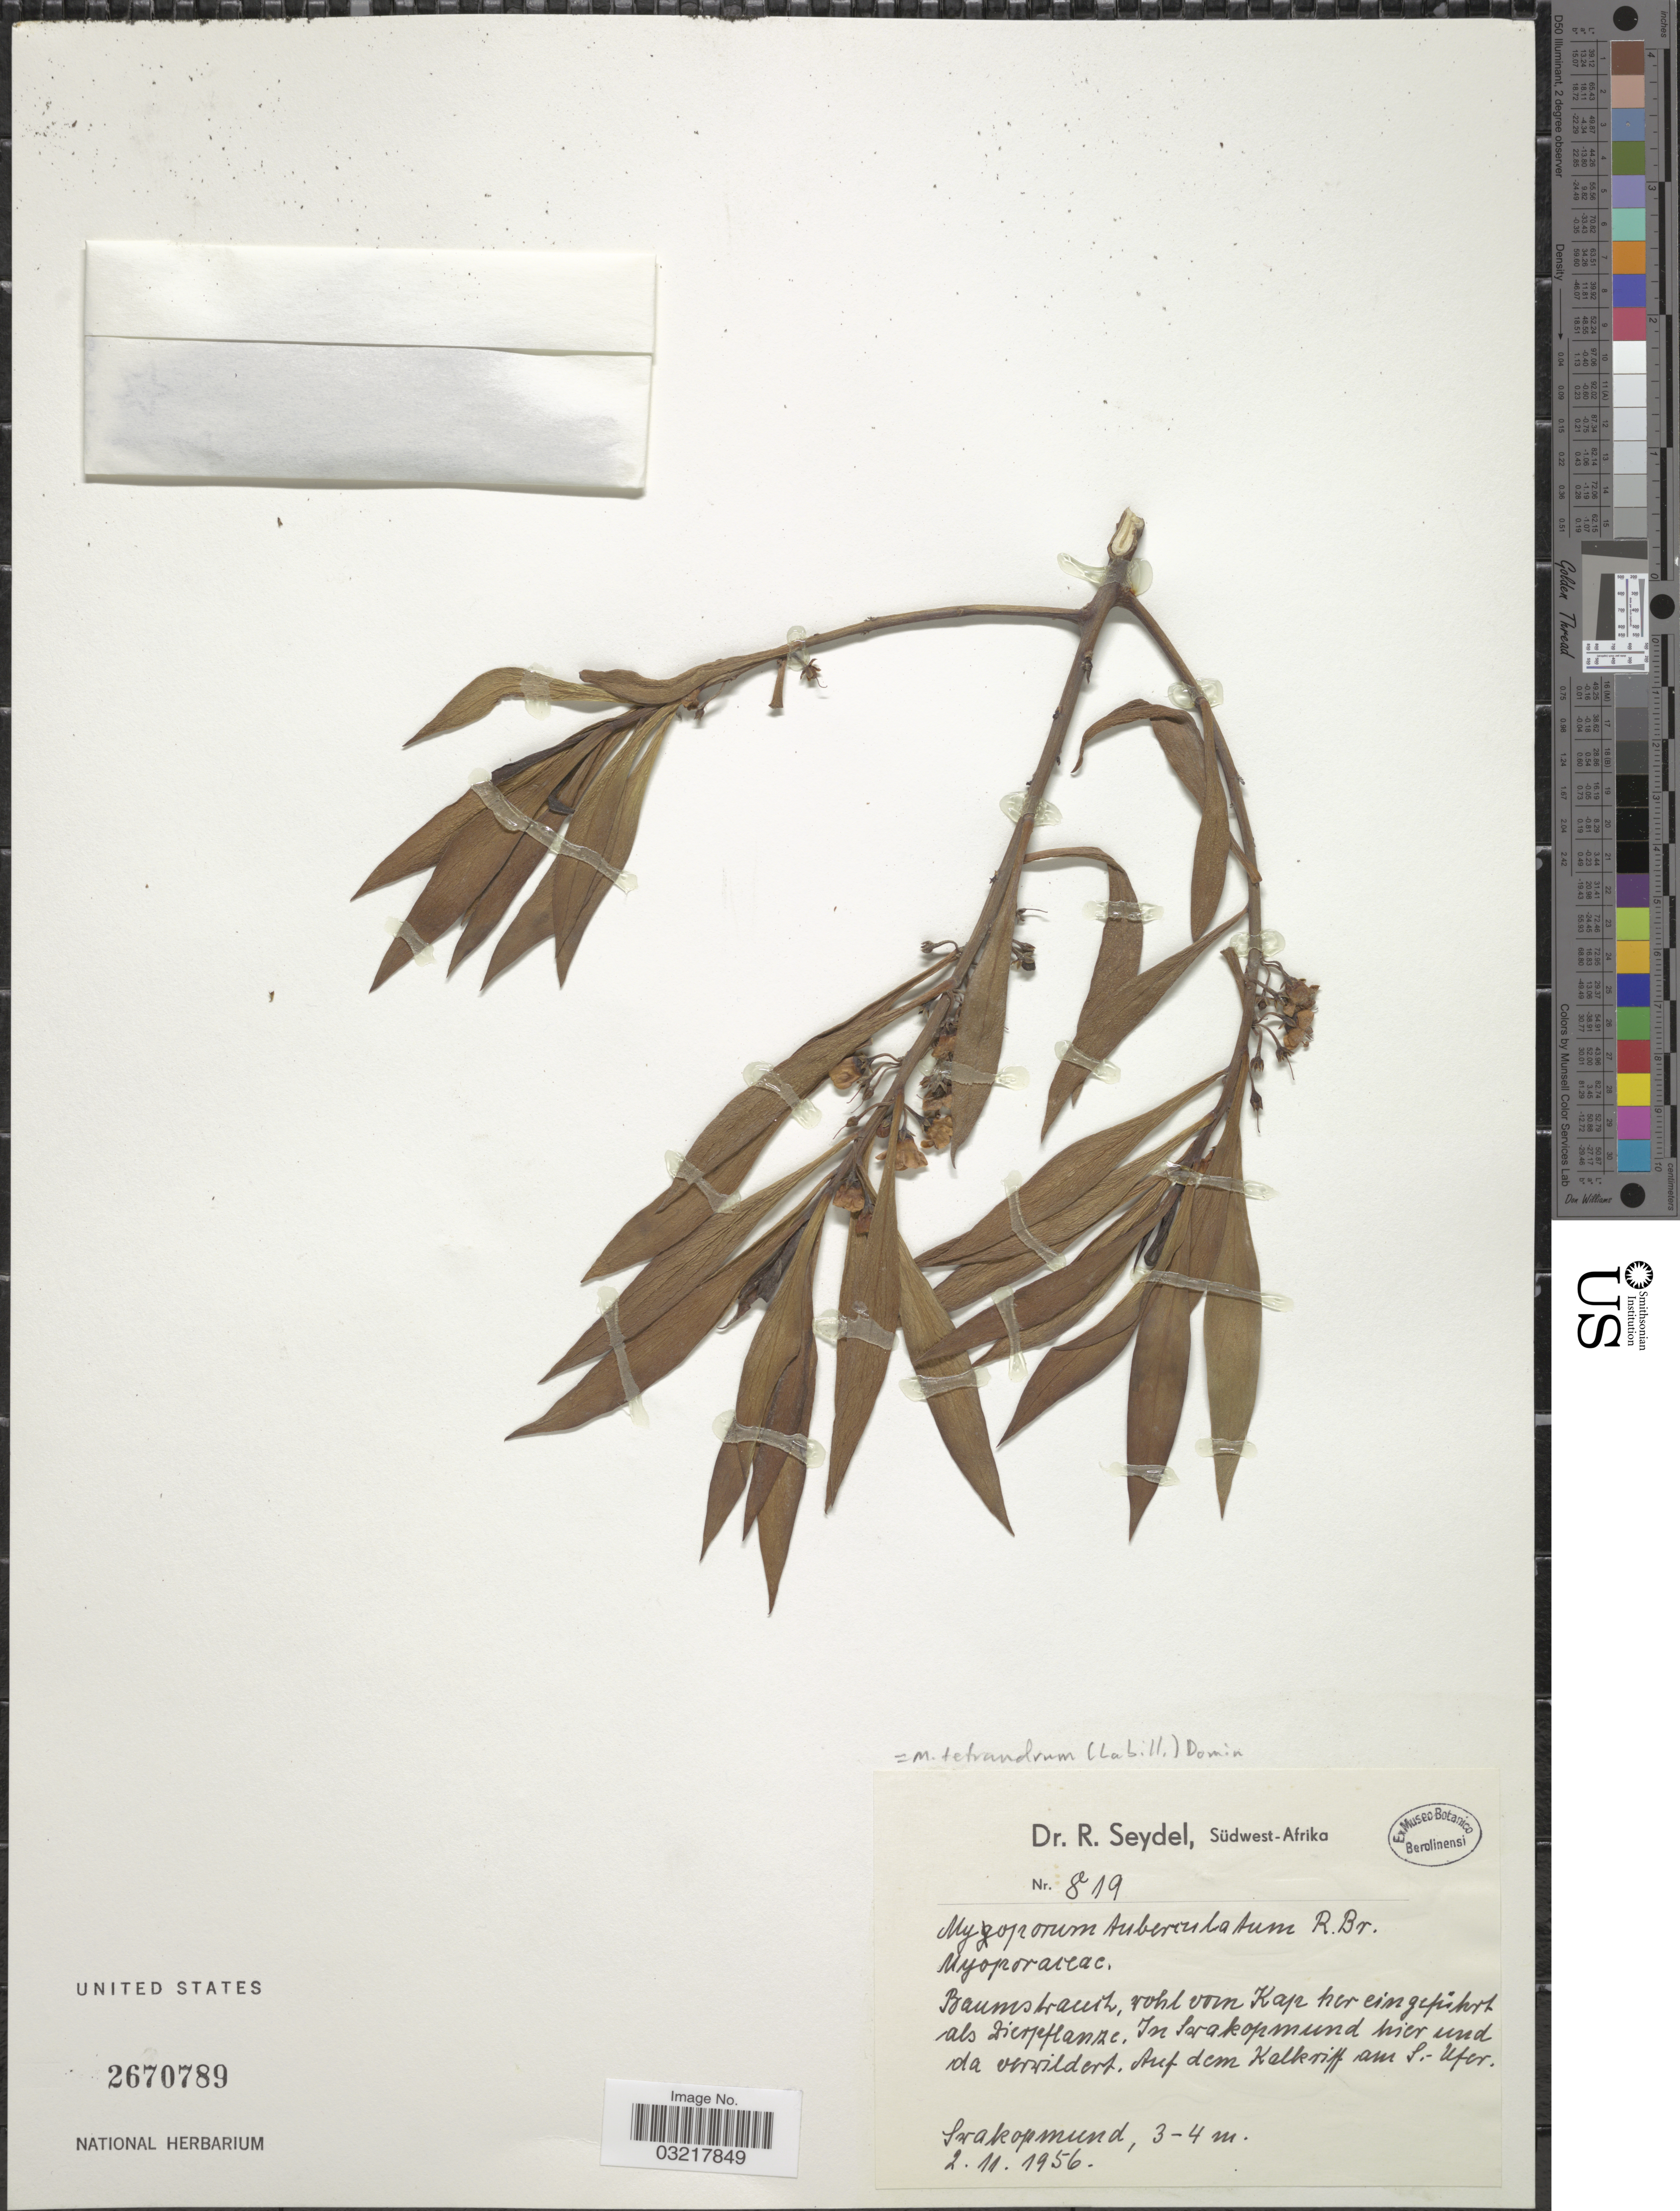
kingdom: Plantae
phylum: Tracheophyta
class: Magnoliopsida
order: Lamiales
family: Scrophulariaceae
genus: Myoporum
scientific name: Myoporum tetrandum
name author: (Labill.) Domin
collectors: R. Seydel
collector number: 819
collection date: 1956-11-02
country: Namibia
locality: Südwest-Afrika. Swakopmund.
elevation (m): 3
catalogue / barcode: US 2670789